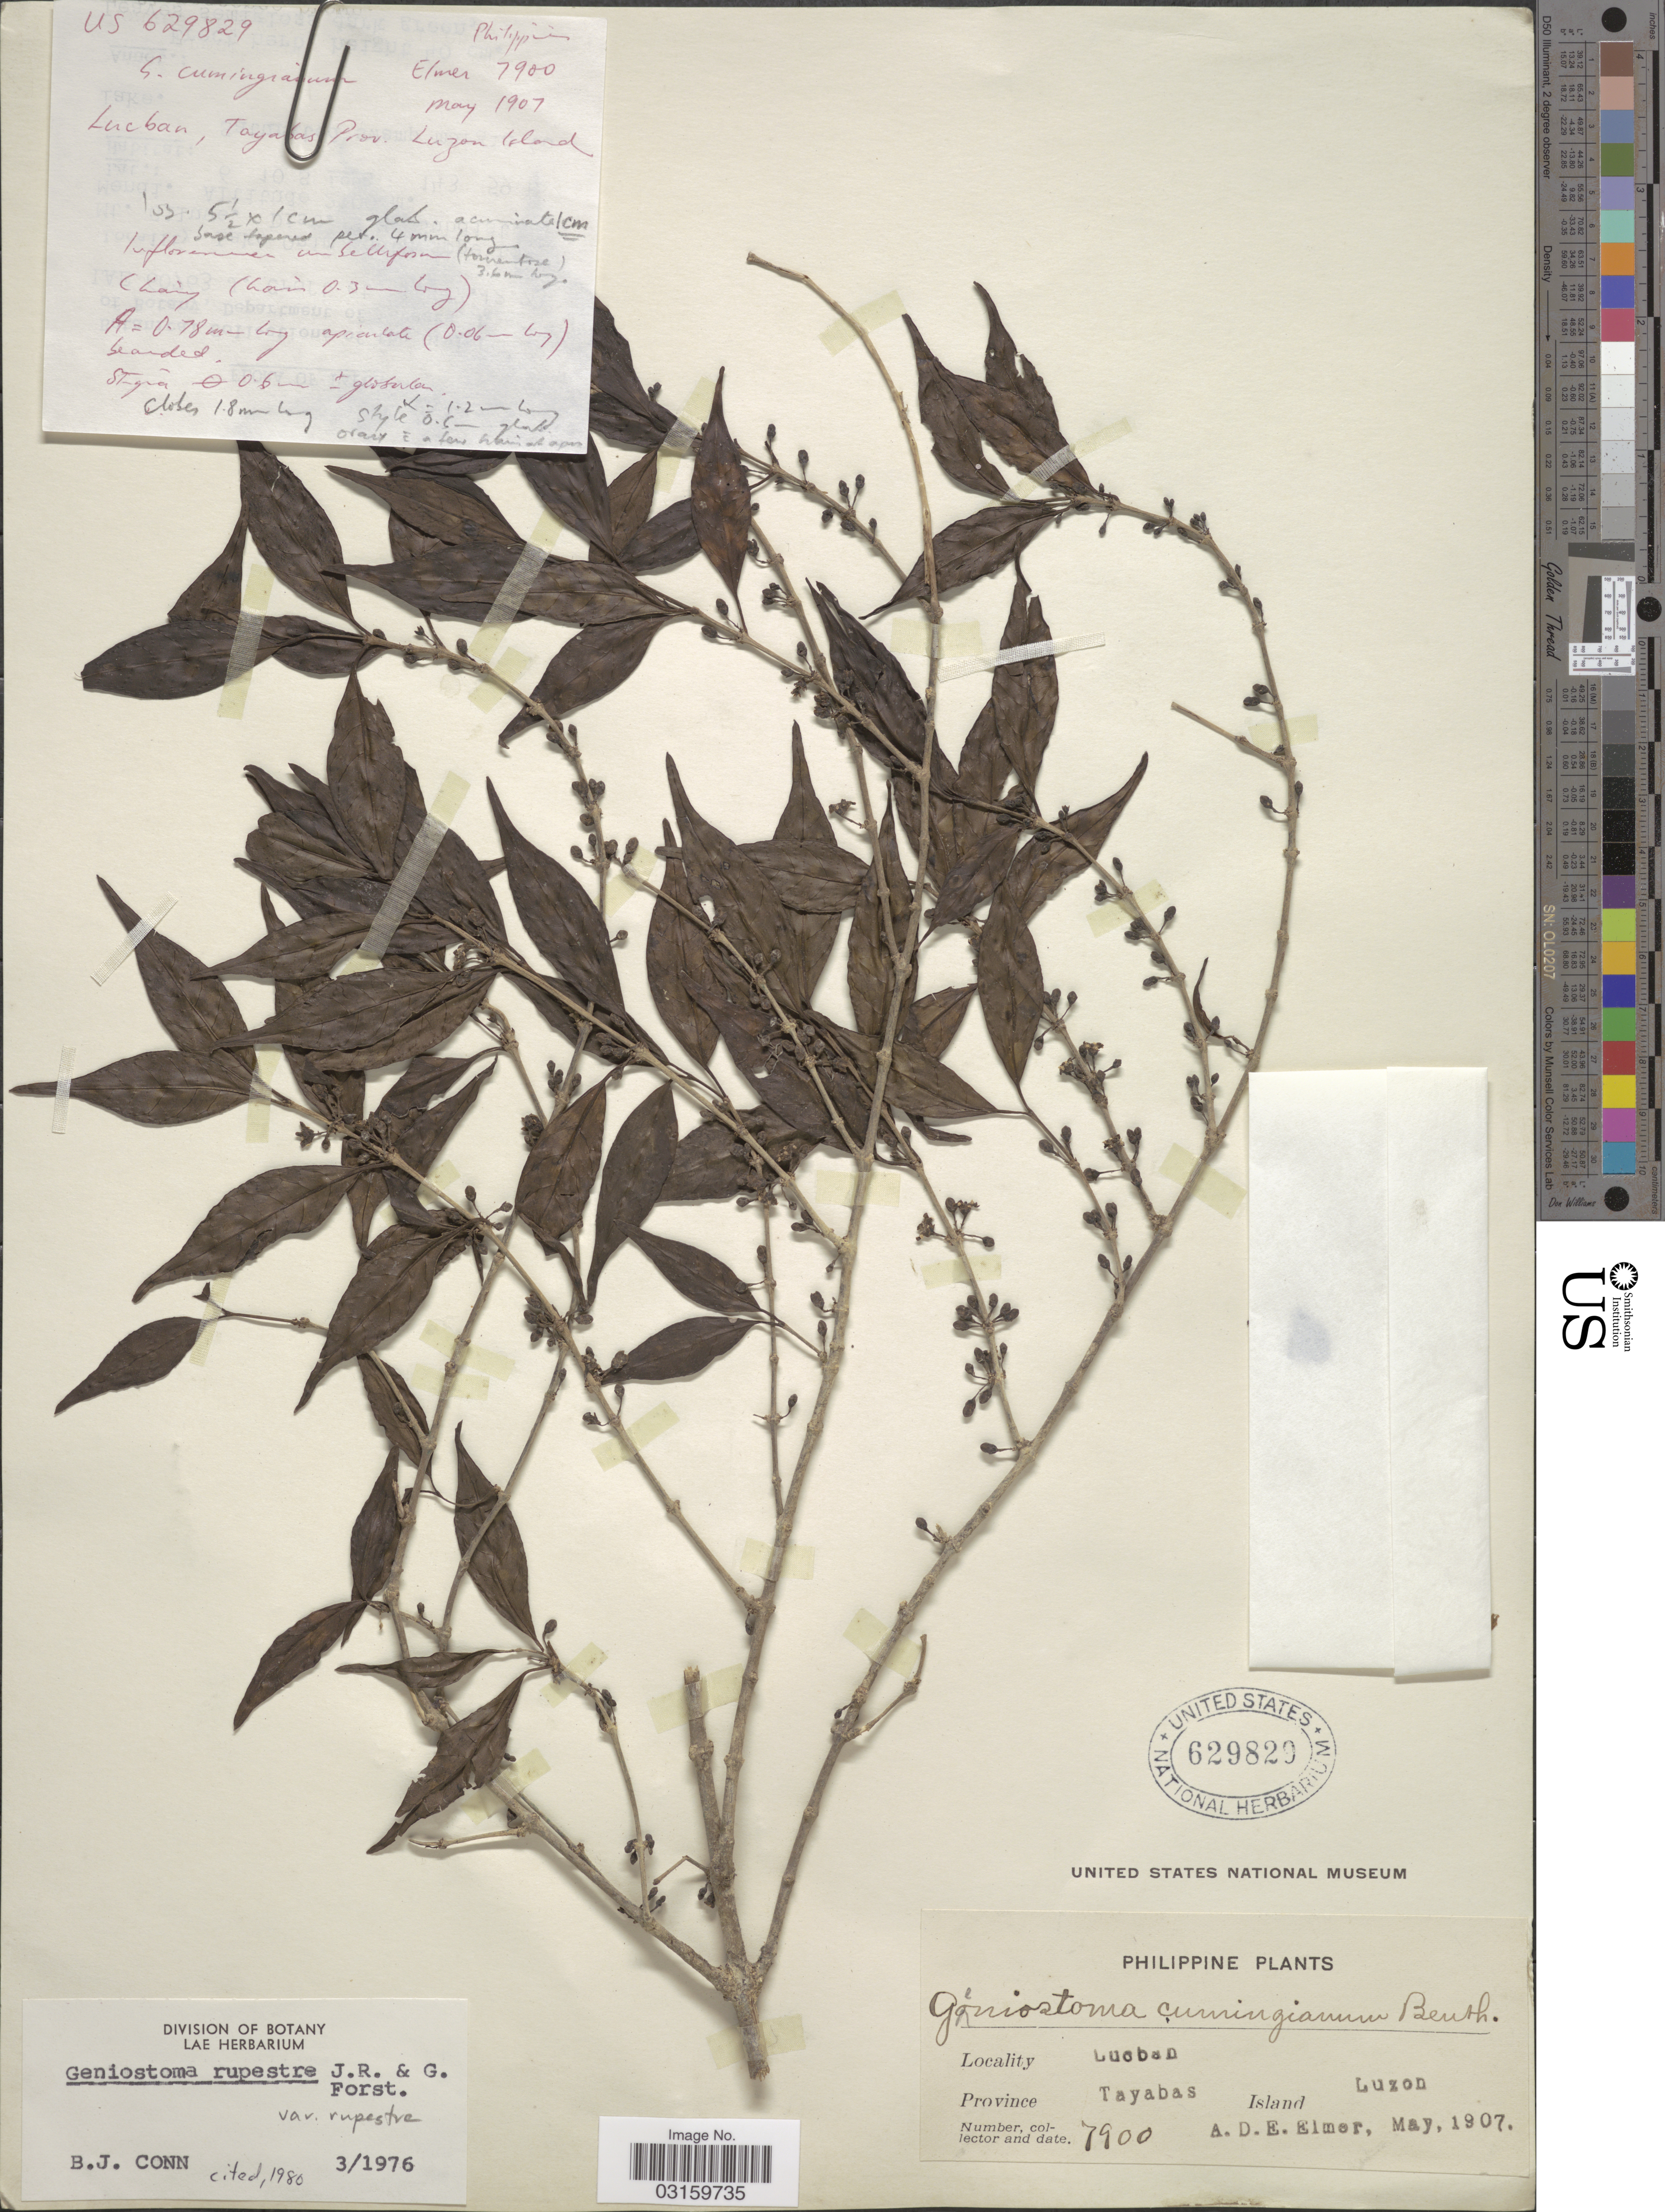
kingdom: Plantae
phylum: Tracheophyta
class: Magnoliopsida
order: Gentianales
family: Loganiaceae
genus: Geniostoma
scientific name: Geniostoma rupestre var. rupestre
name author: J.R. Forst. & G. Forst.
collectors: A. D. E. Elmer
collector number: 7900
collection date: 1907-05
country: Philippines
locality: Lucban, Province Tayabas, Island Luzon.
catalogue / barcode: US 629829